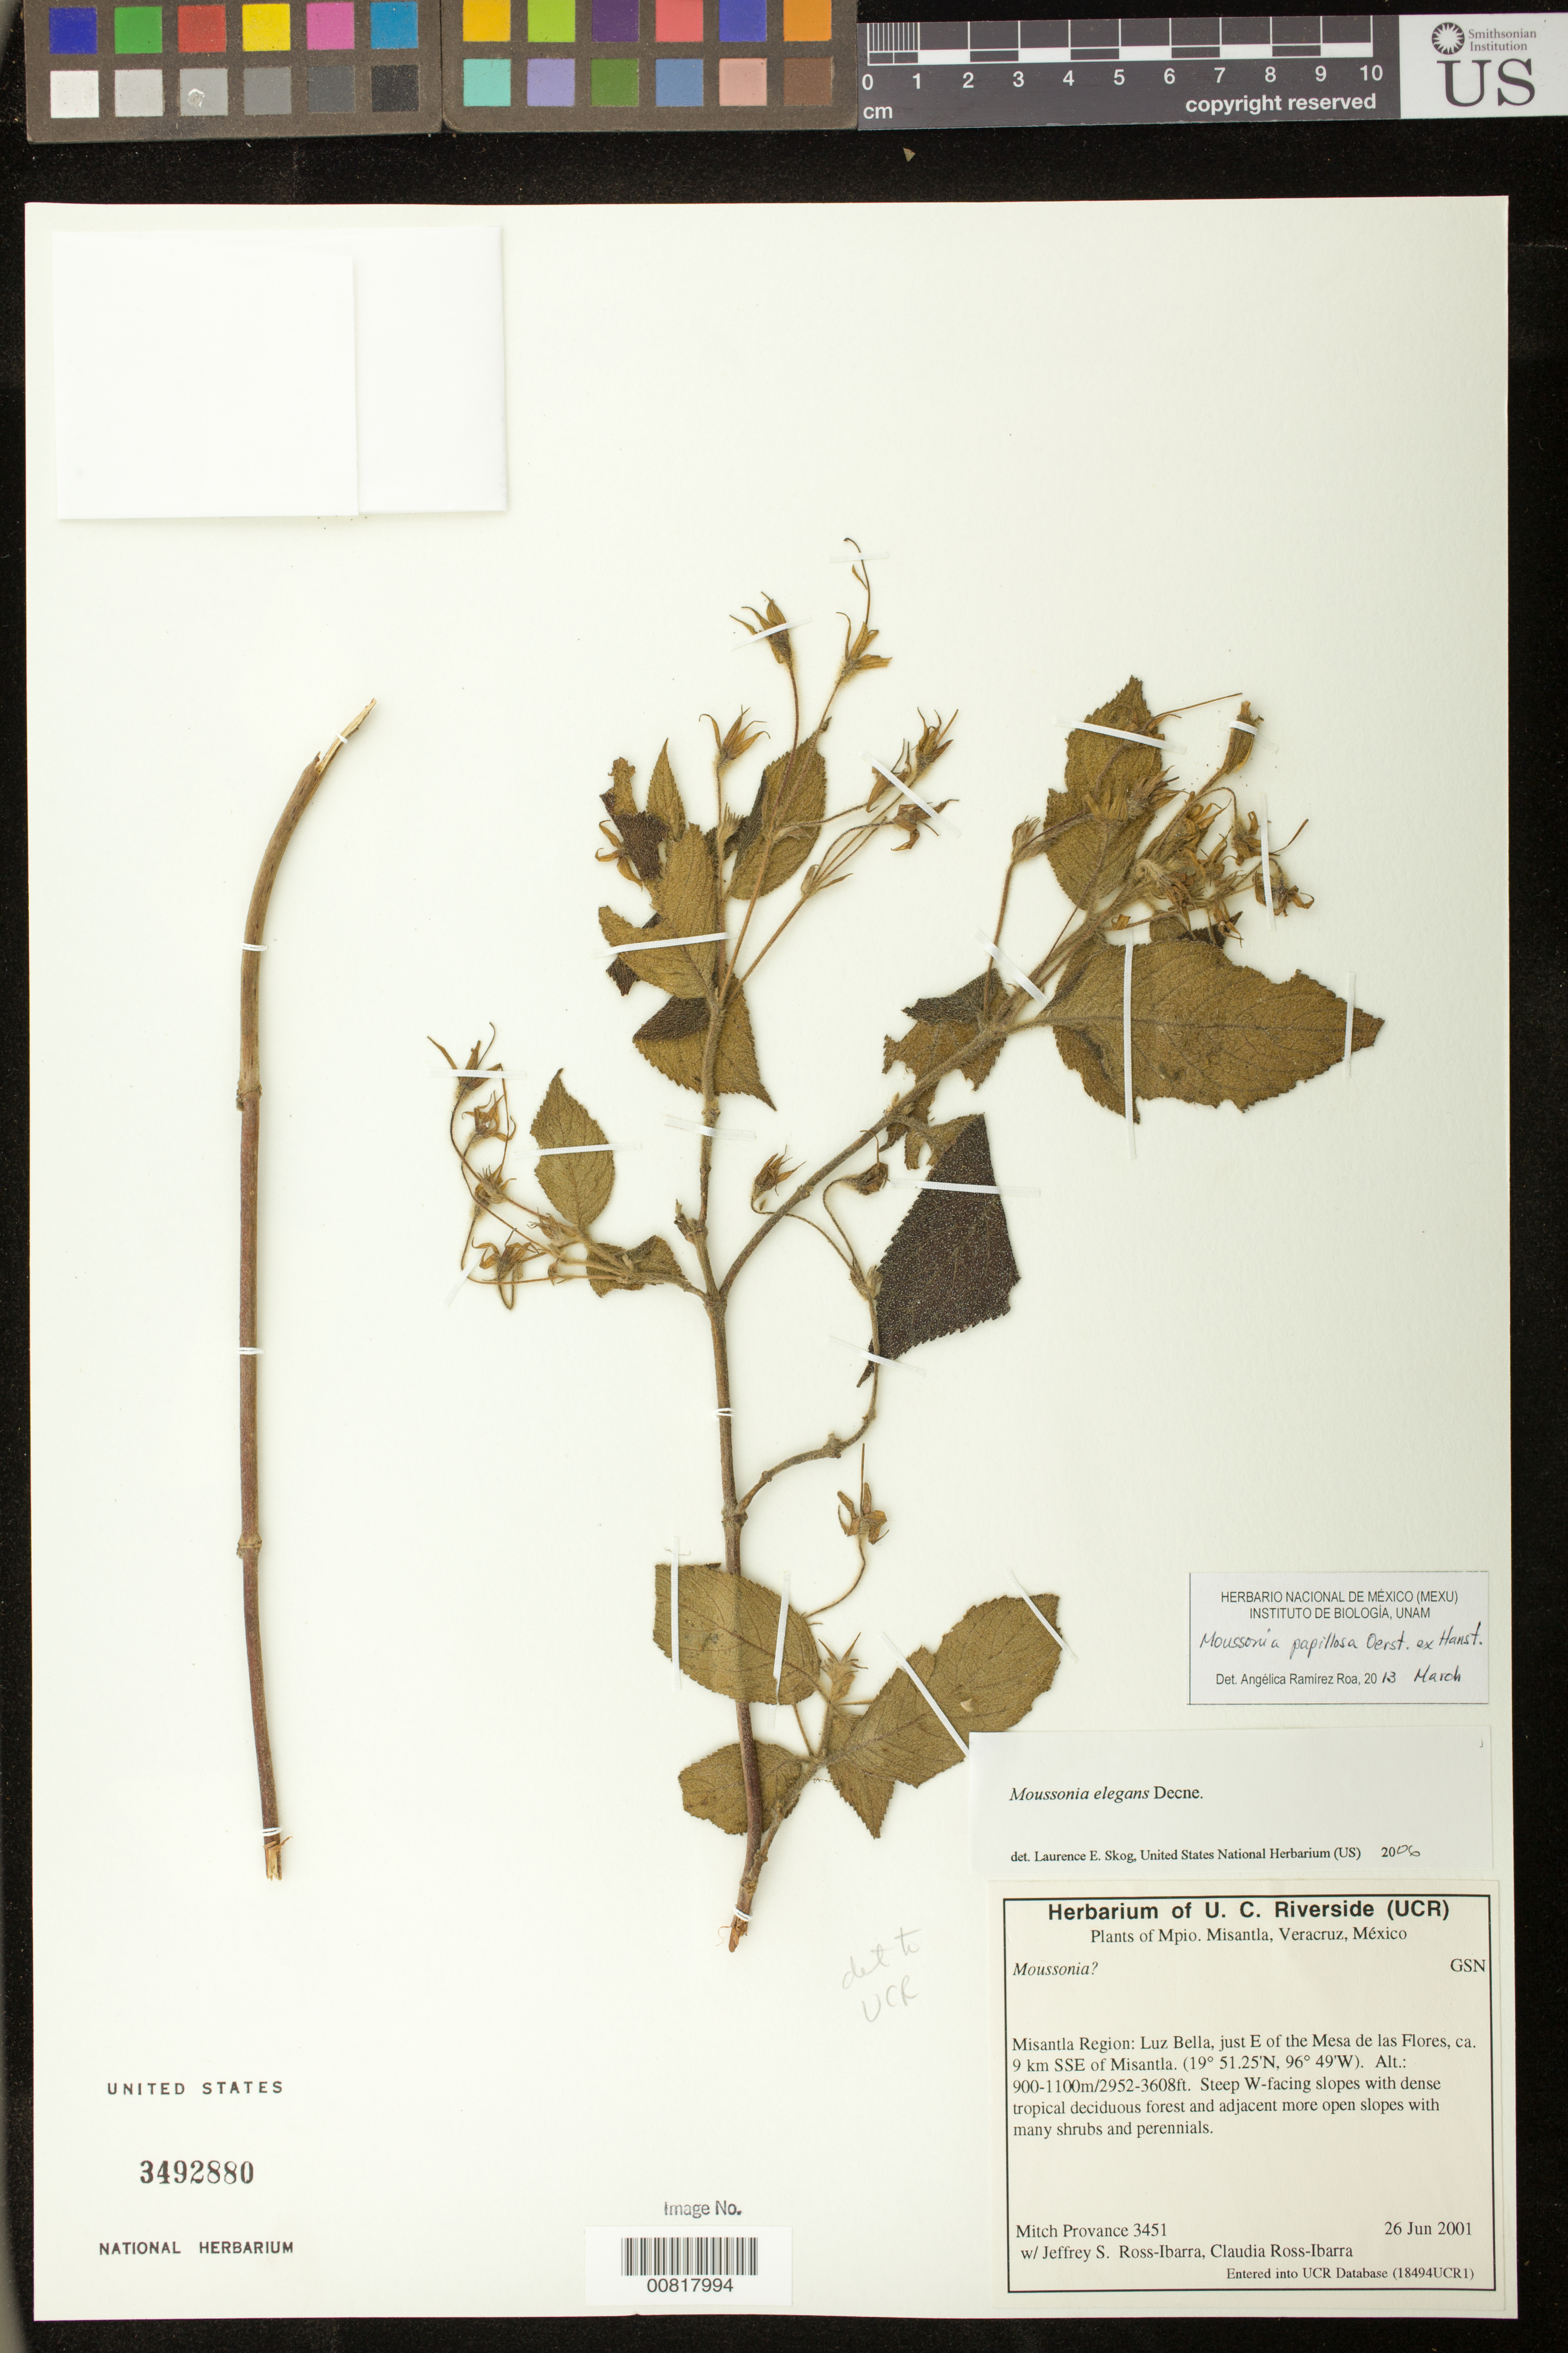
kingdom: Plantae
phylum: Tracheophyta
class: Magnoliopsida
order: Lamiales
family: Gesneriaceae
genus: Moussonia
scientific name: Moussonia papillosa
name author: Oerst. ex Hanst.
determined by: Ramírez-Roa, A.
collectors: M. Provance, J. Ross-Ibarra & C. Ross-Ibarra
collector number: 3451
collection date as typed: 26 Jun 2001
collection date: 2001-06-26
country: Mexico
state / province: Veracruz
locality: Mpio. Misantla, Misantla Region: Luz Bella, just E of the Mesa de las Flores, ca. 9 ,m SSE of Misantla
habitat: Steep W-facing slopes with dense tropical deciduous forest and adjacent more open slopes with many shrubs and perennials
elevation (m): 900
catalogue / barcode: US 3492880